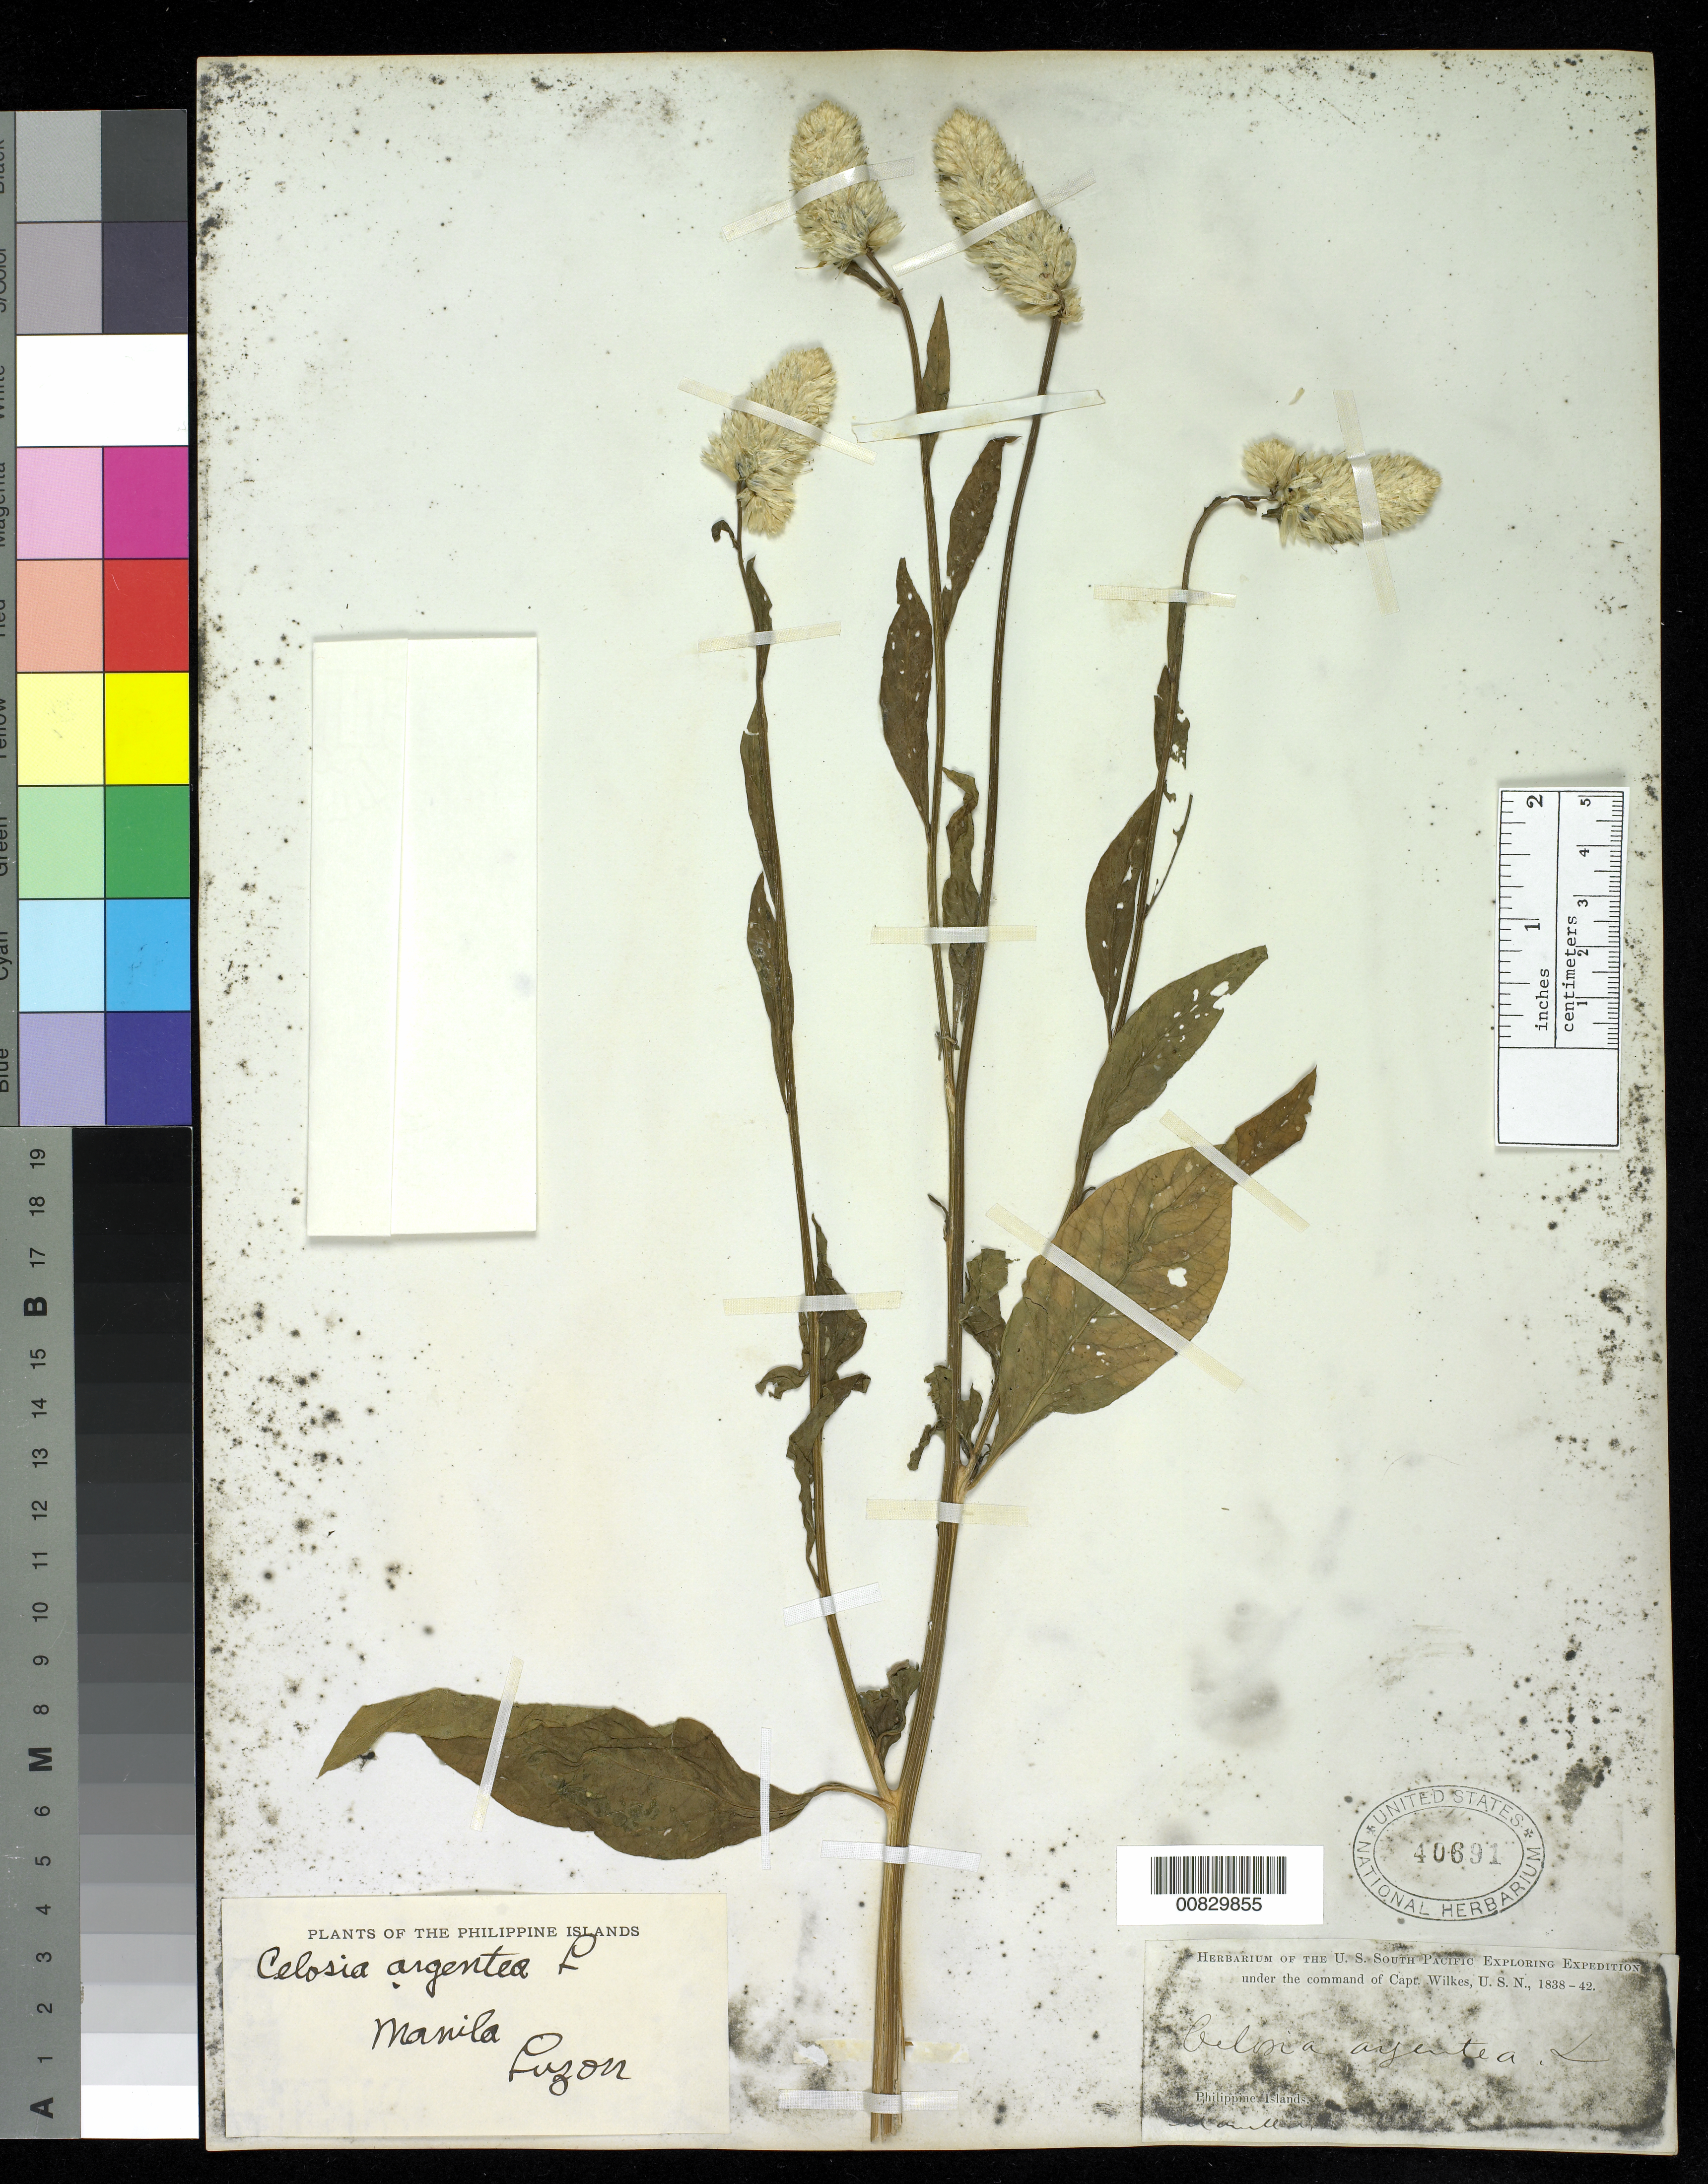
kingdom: Plantae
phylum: Tracheophyta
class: Magnoliopsida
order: Caryophyllales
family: Amaranthaceae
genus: Celosia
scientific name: Celosia argentea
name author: L.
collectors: Wilkes Explor. Exped.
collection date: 1838/1842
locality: Manilla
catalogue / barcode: US 40691